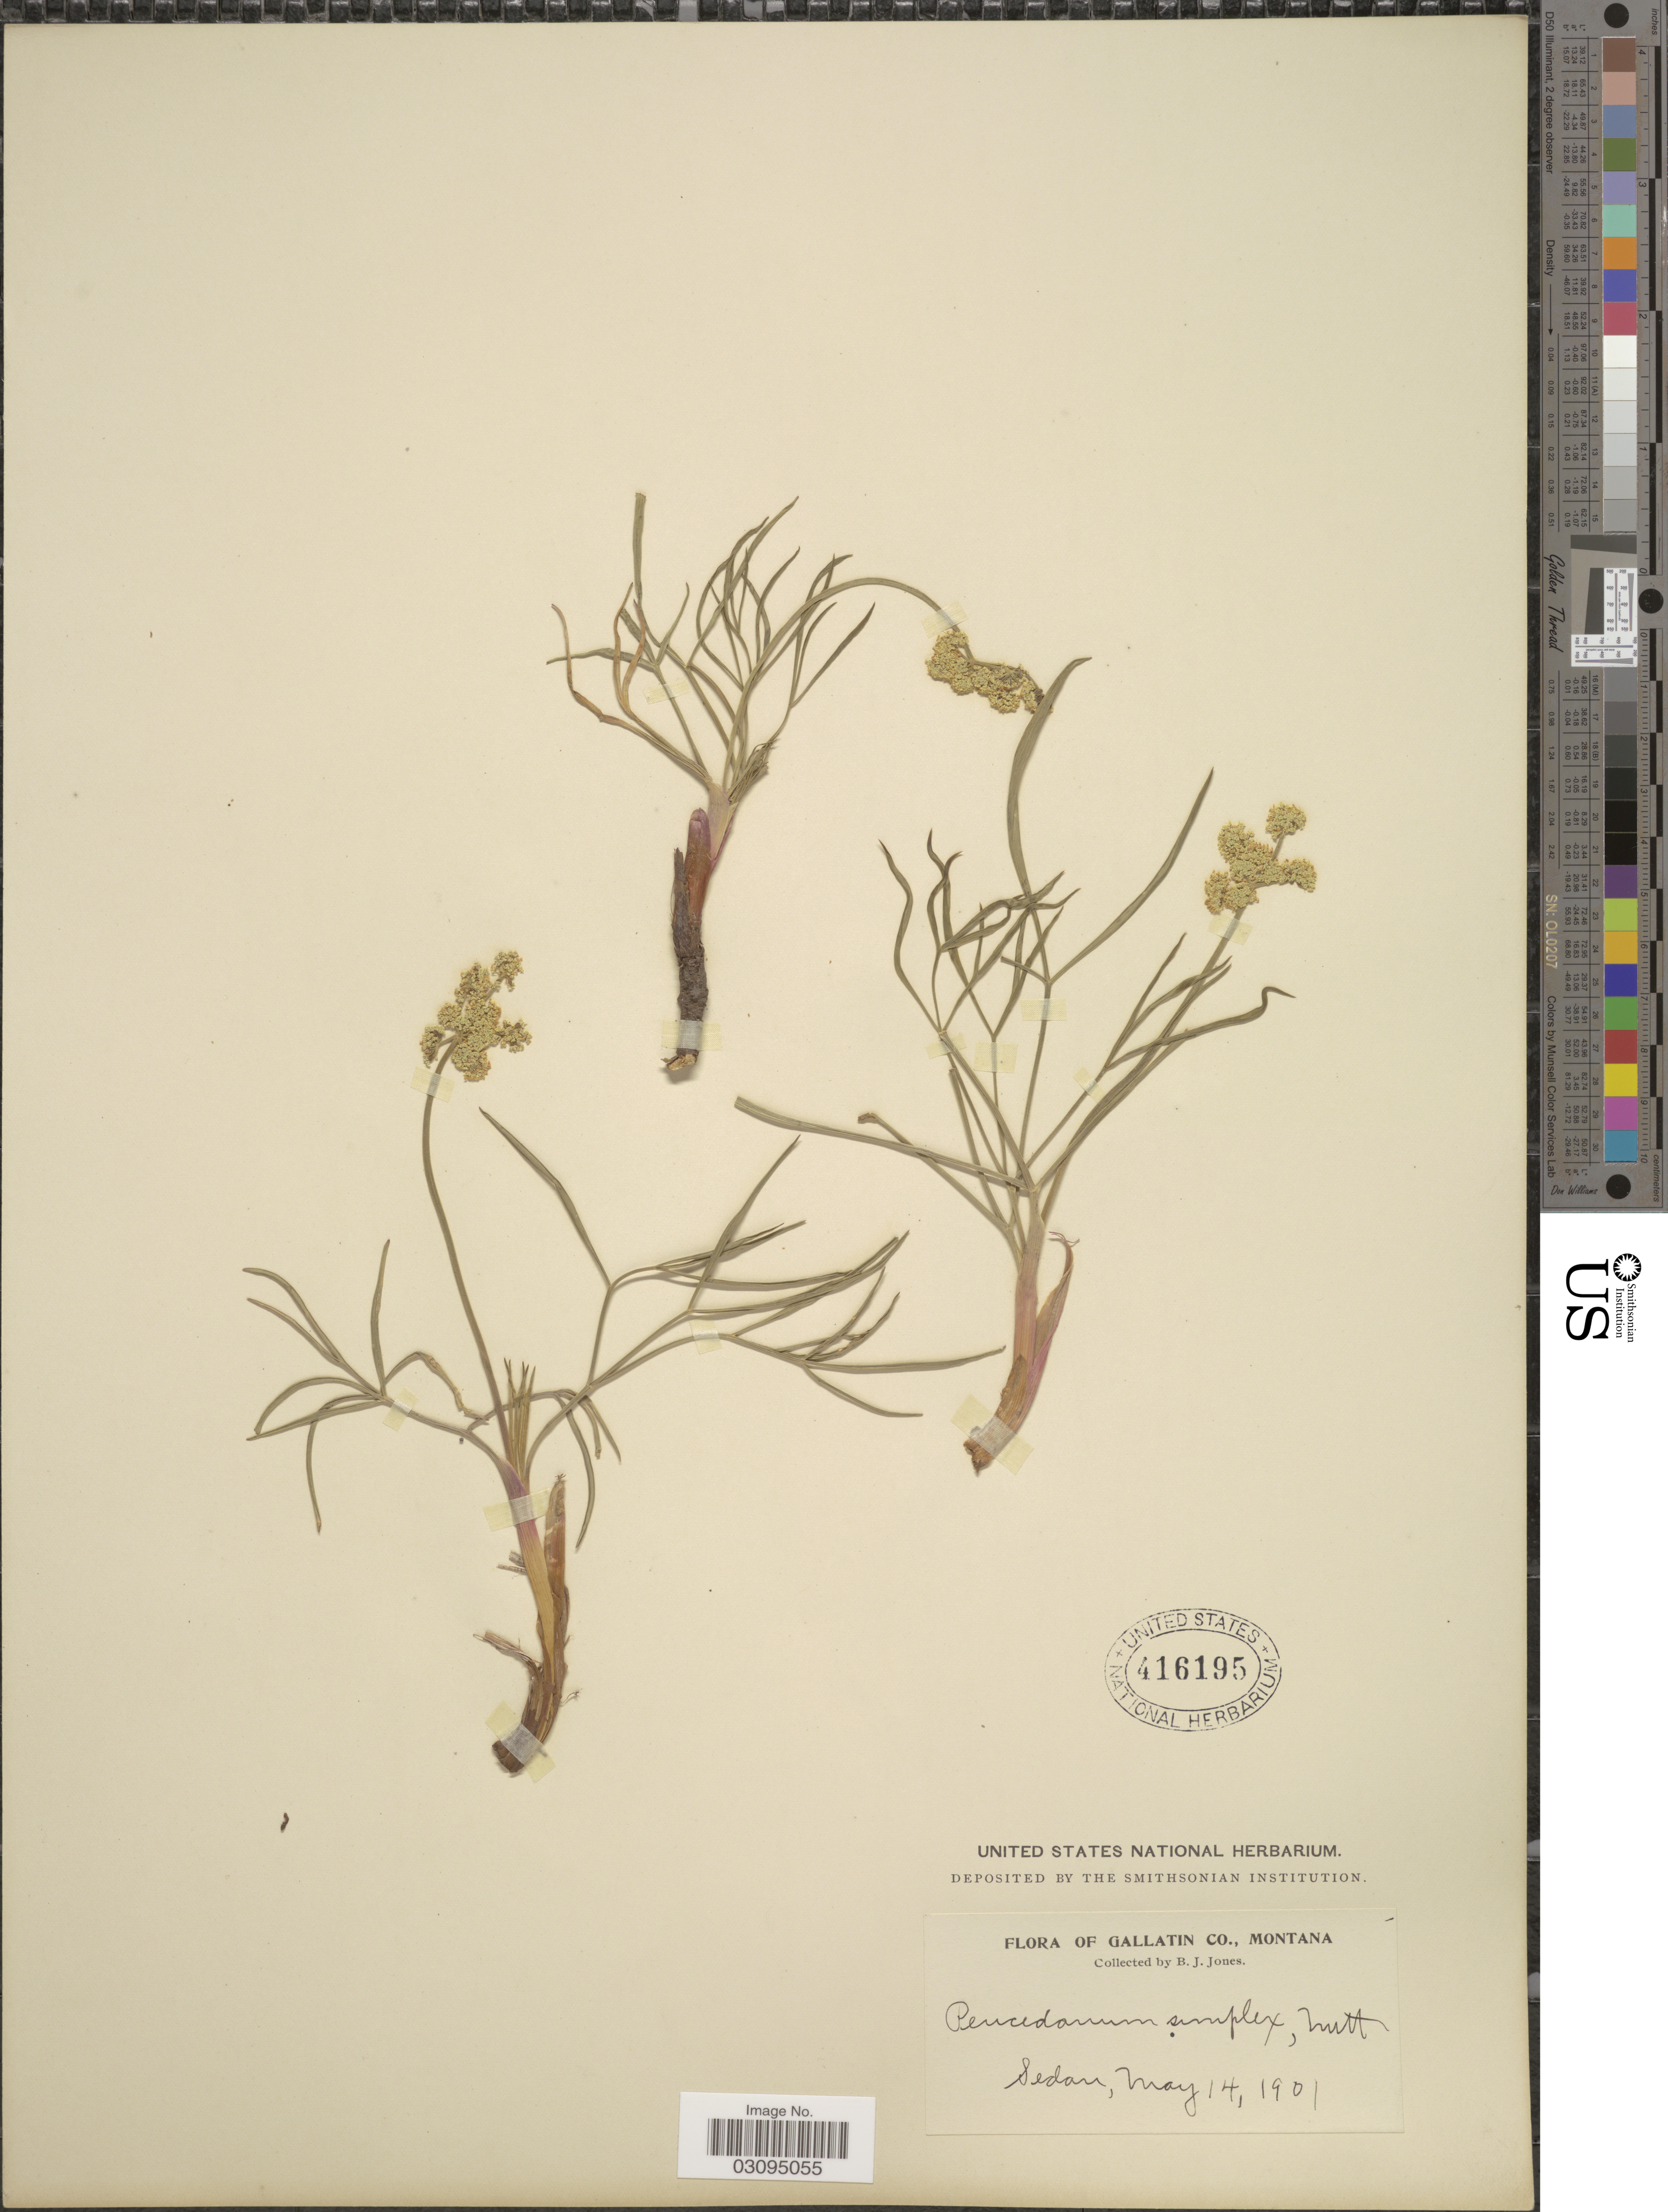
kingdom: Plantae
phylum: Tracheophyta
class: Magnoliopsida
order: Apiales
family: Apiaceae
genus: Lomatium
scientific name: Lomatium simplex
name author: (Nutt. ex S. Watson) J.F. Macbr.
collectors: B. Jones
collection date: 1901-05-14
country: United States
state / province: Montana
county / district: Gallatin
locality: Sedan.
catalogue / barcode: US 416195